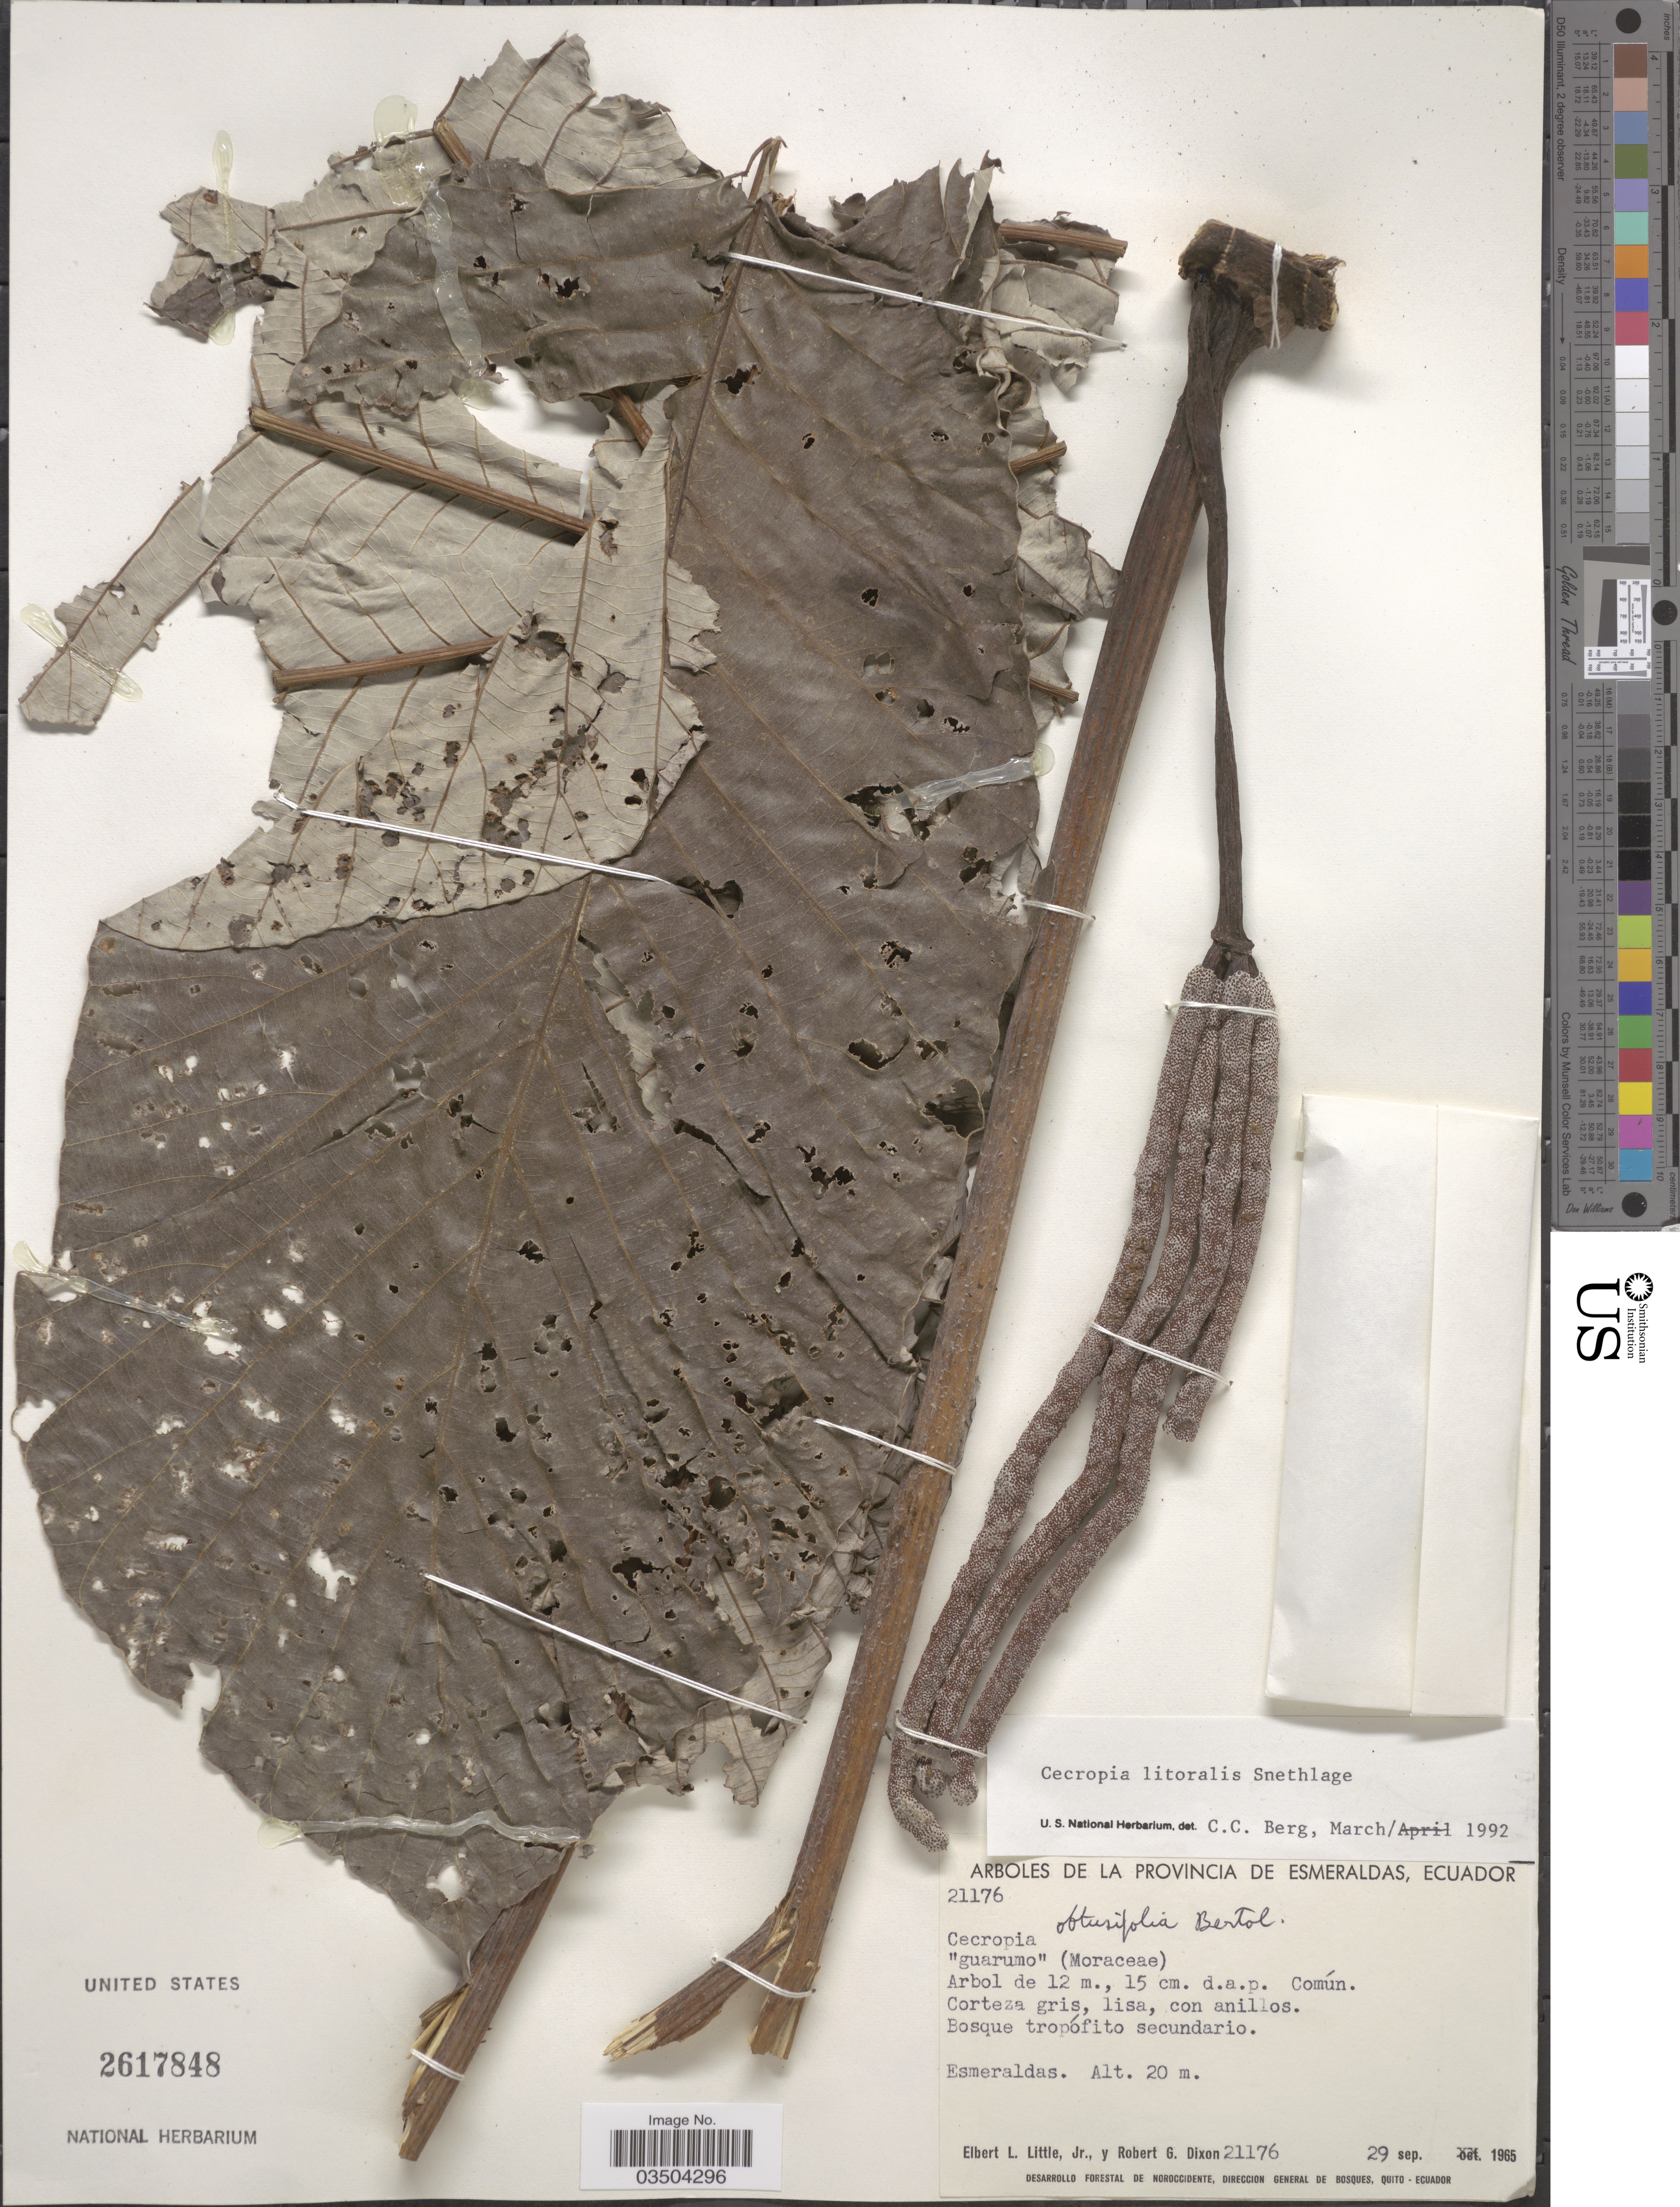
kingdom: Plantae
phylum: Tracheophyta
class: Magnoliopsida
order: Rosales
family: Urticaceae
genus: Cecropia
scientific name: Cecropia litoralis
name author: Snethl.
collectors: E. L. Little & R. G. Dixon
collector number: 21176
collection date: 1965-09-29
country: Ecuador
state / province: Esmeraldas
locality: Esmeraldas.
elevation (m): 20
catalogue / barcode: US 2617848